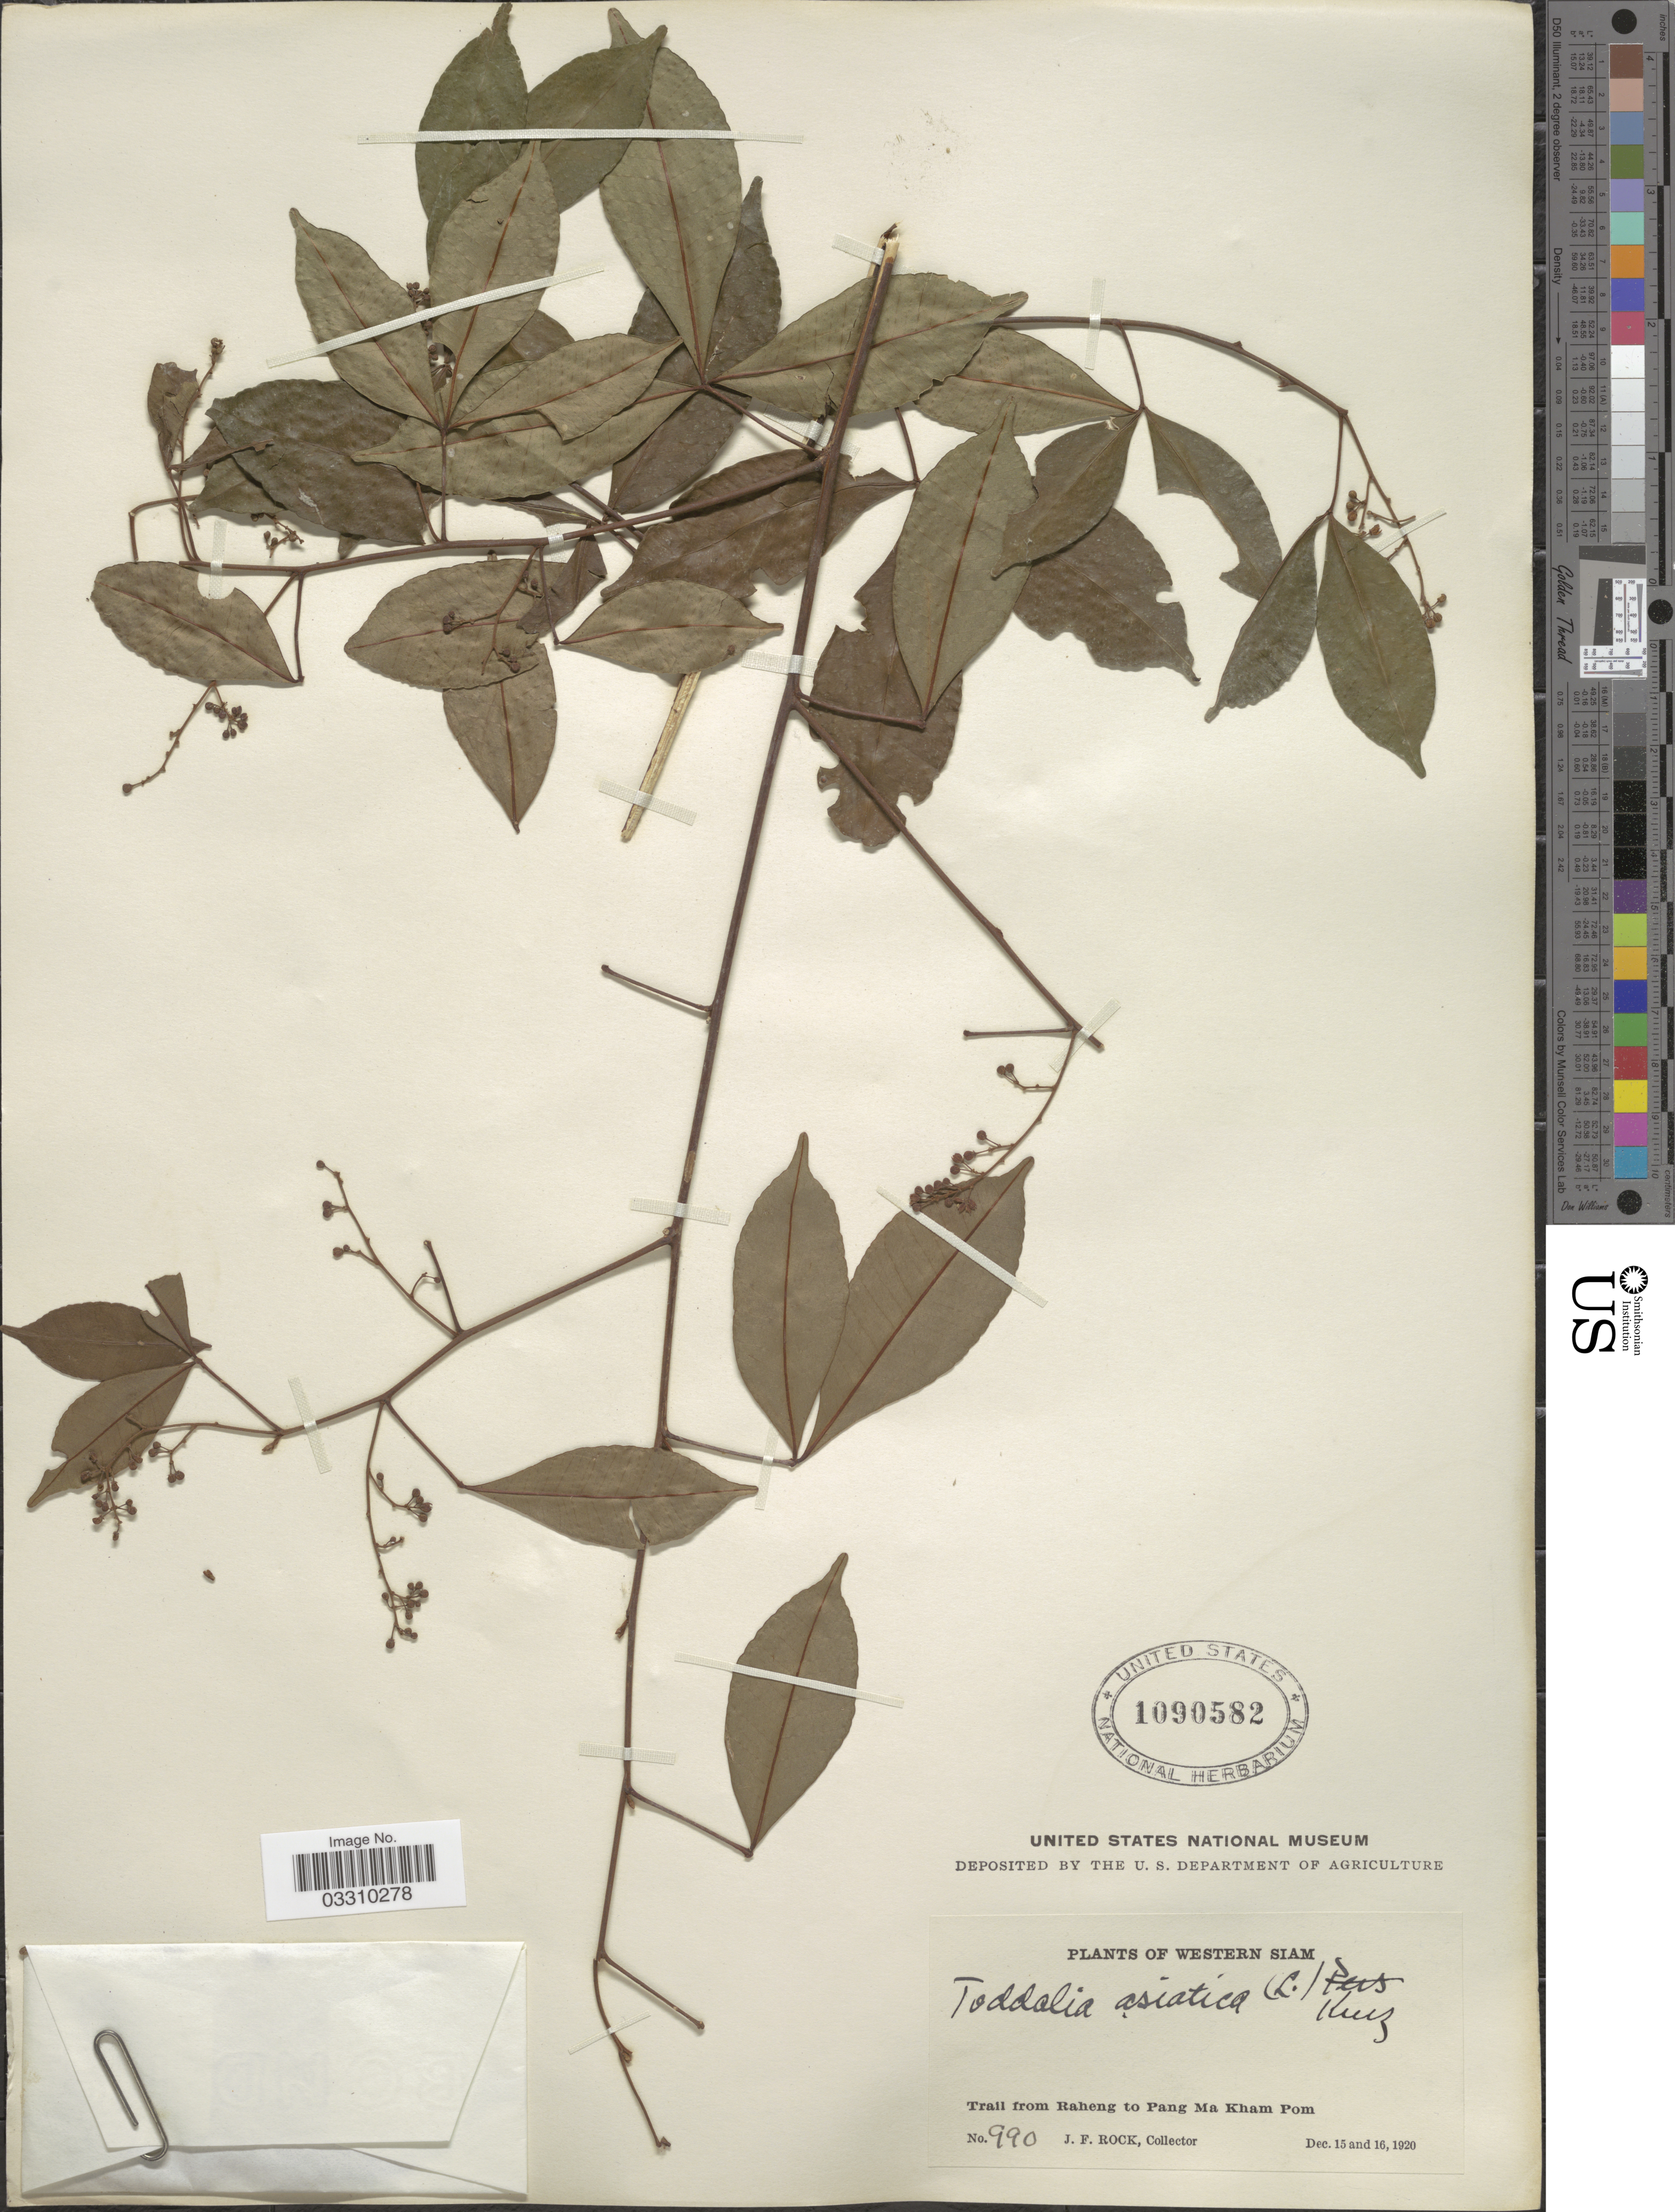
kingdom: Plantae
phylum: Tracheophyta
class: Magnoliopsida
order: Sapindales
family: Rutaceae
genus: Zanthoxylum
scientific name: Zanthoxylum asiaticum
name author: (L.) Appelhans et al.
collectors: J. Rock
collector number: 990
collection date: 1920-12-15/1920-12-16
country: Thailand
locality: Western Siam. Trail from Raheng to Pang Ma Kham Pom.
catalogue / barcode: US 1090582